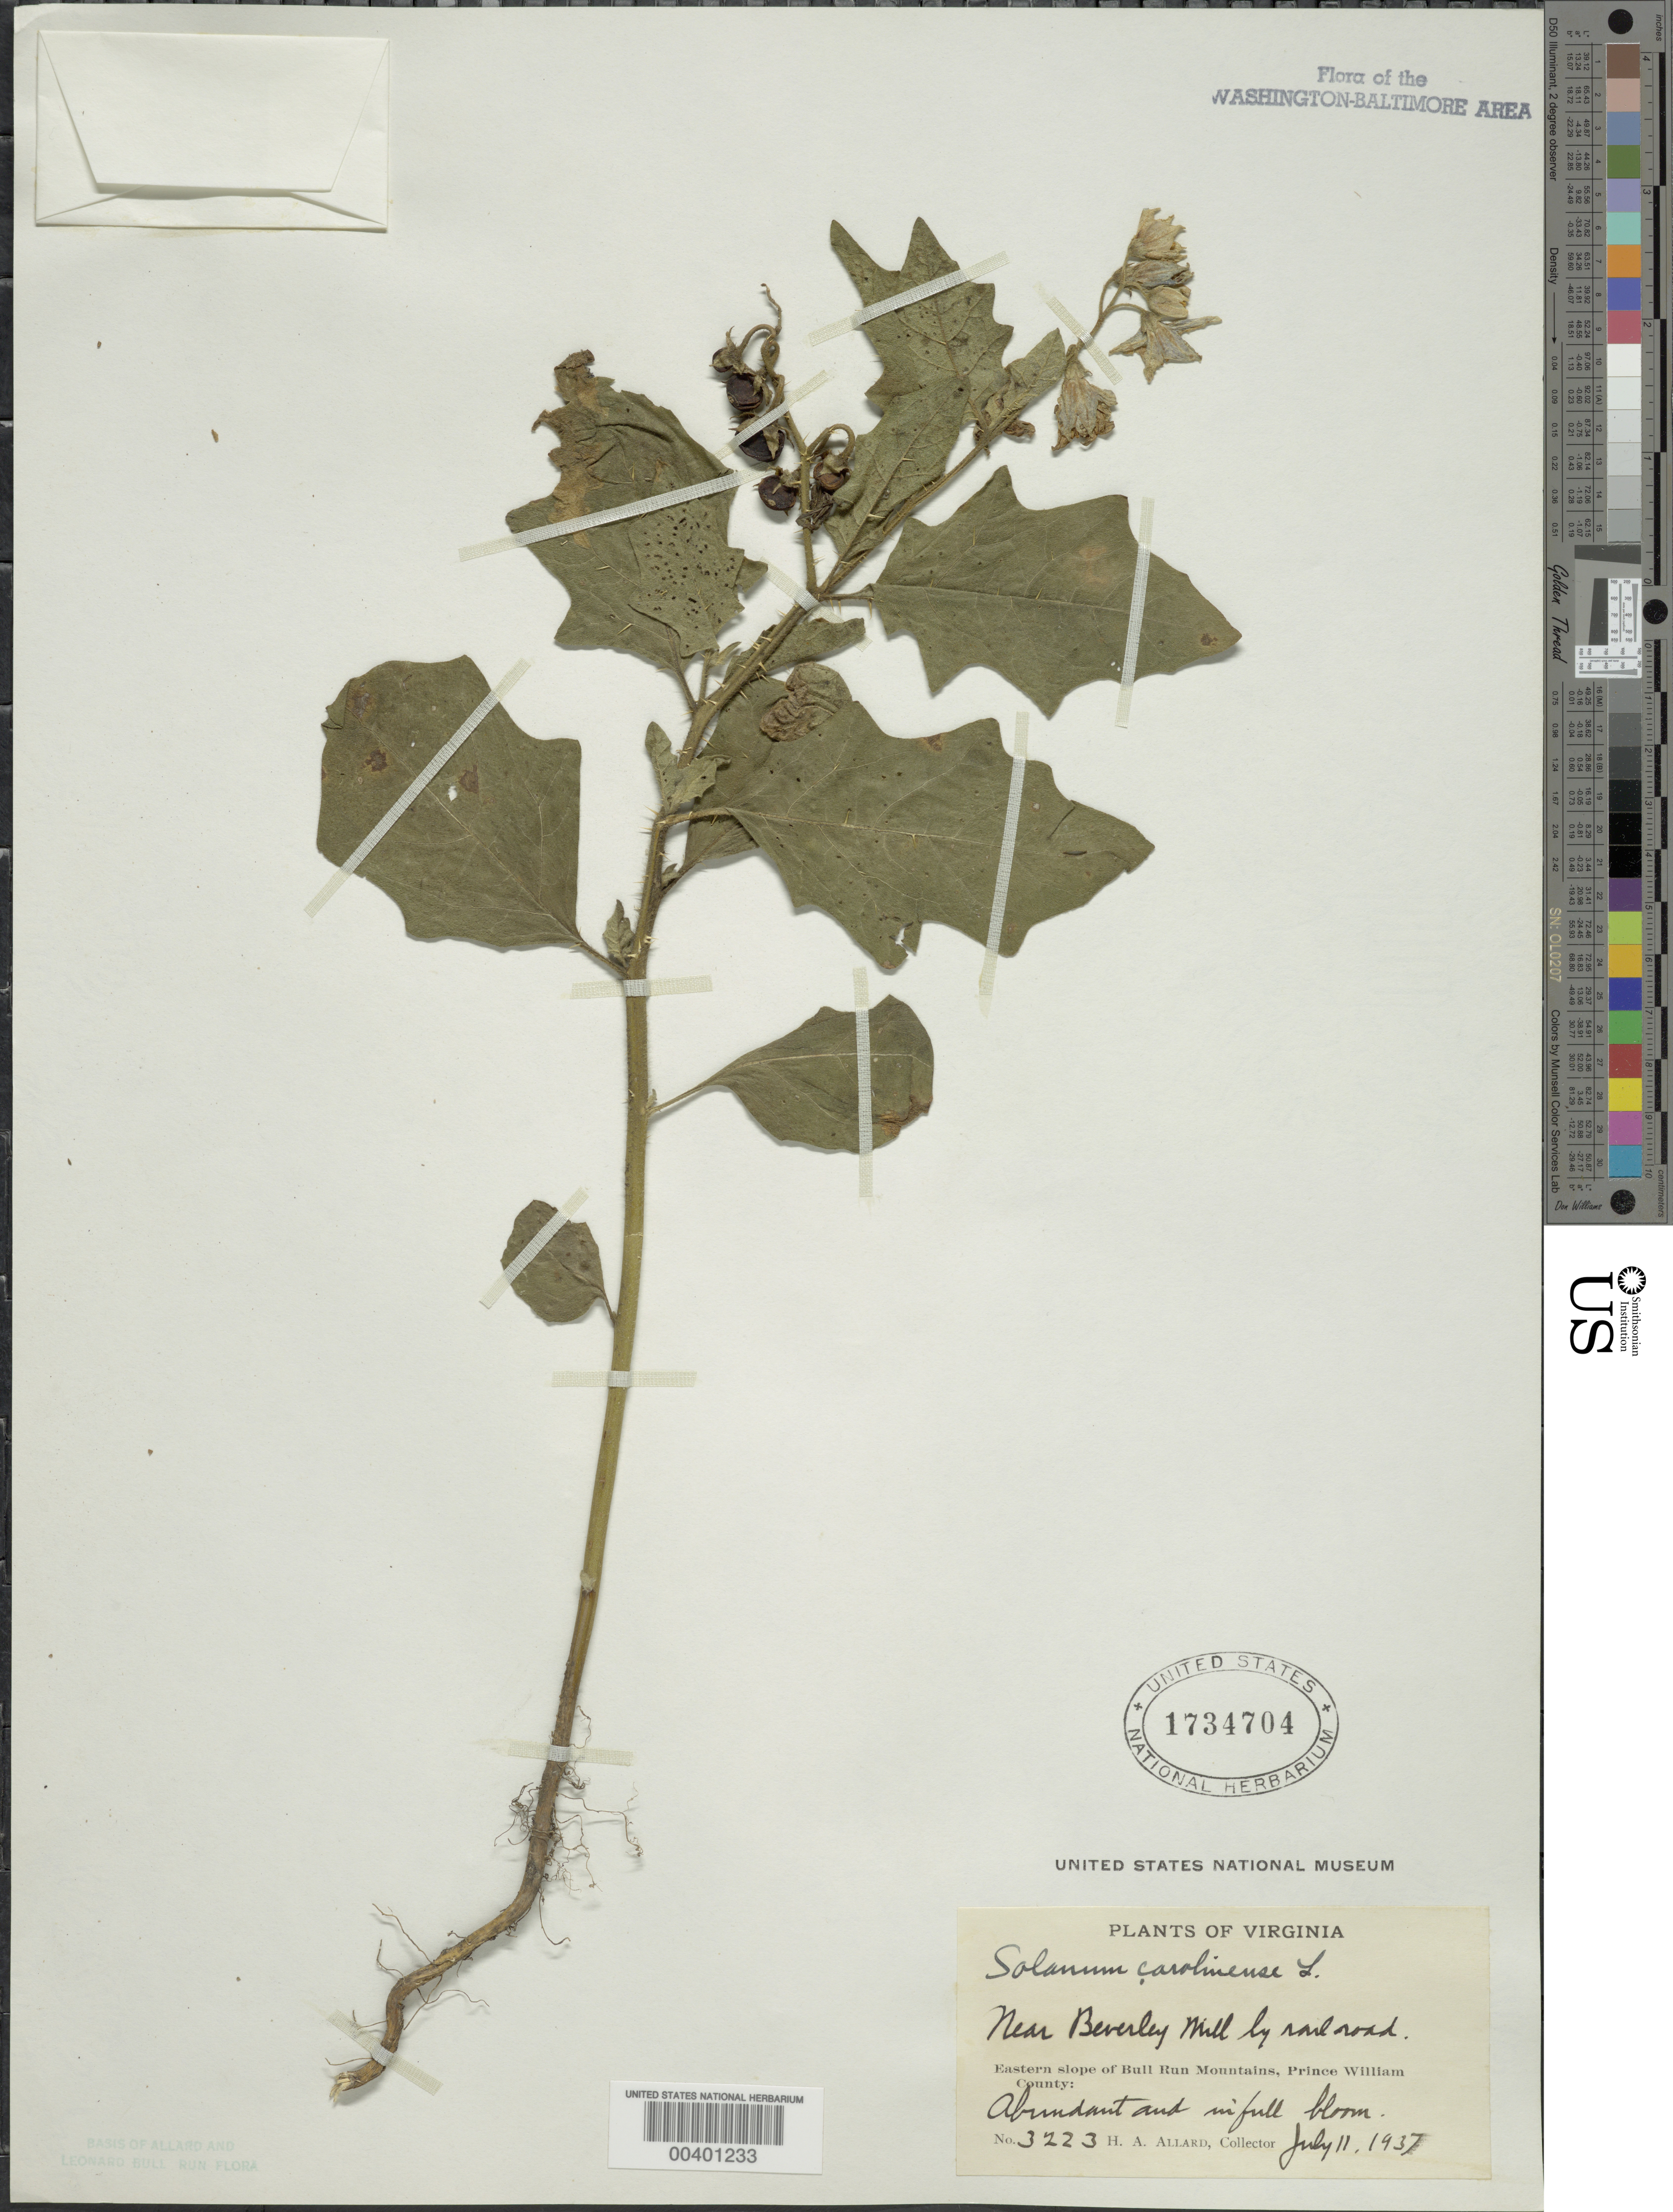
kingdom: Plantae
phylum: Tracheophyta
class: Magnoliopsida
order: Solanales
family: Solanaceae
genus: Solanum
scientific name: Solanum carolinense f. albiflorum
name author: (Kuntze) Benke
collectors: H. A. Allard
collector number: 3223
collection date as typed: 11 Jul 1937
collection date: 1937-07-11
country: United States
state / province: Virginia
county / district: Prince William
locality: Near Beverley Mill, by railroad, eastern slope of Bull Run mountains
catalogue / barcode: US 1734704